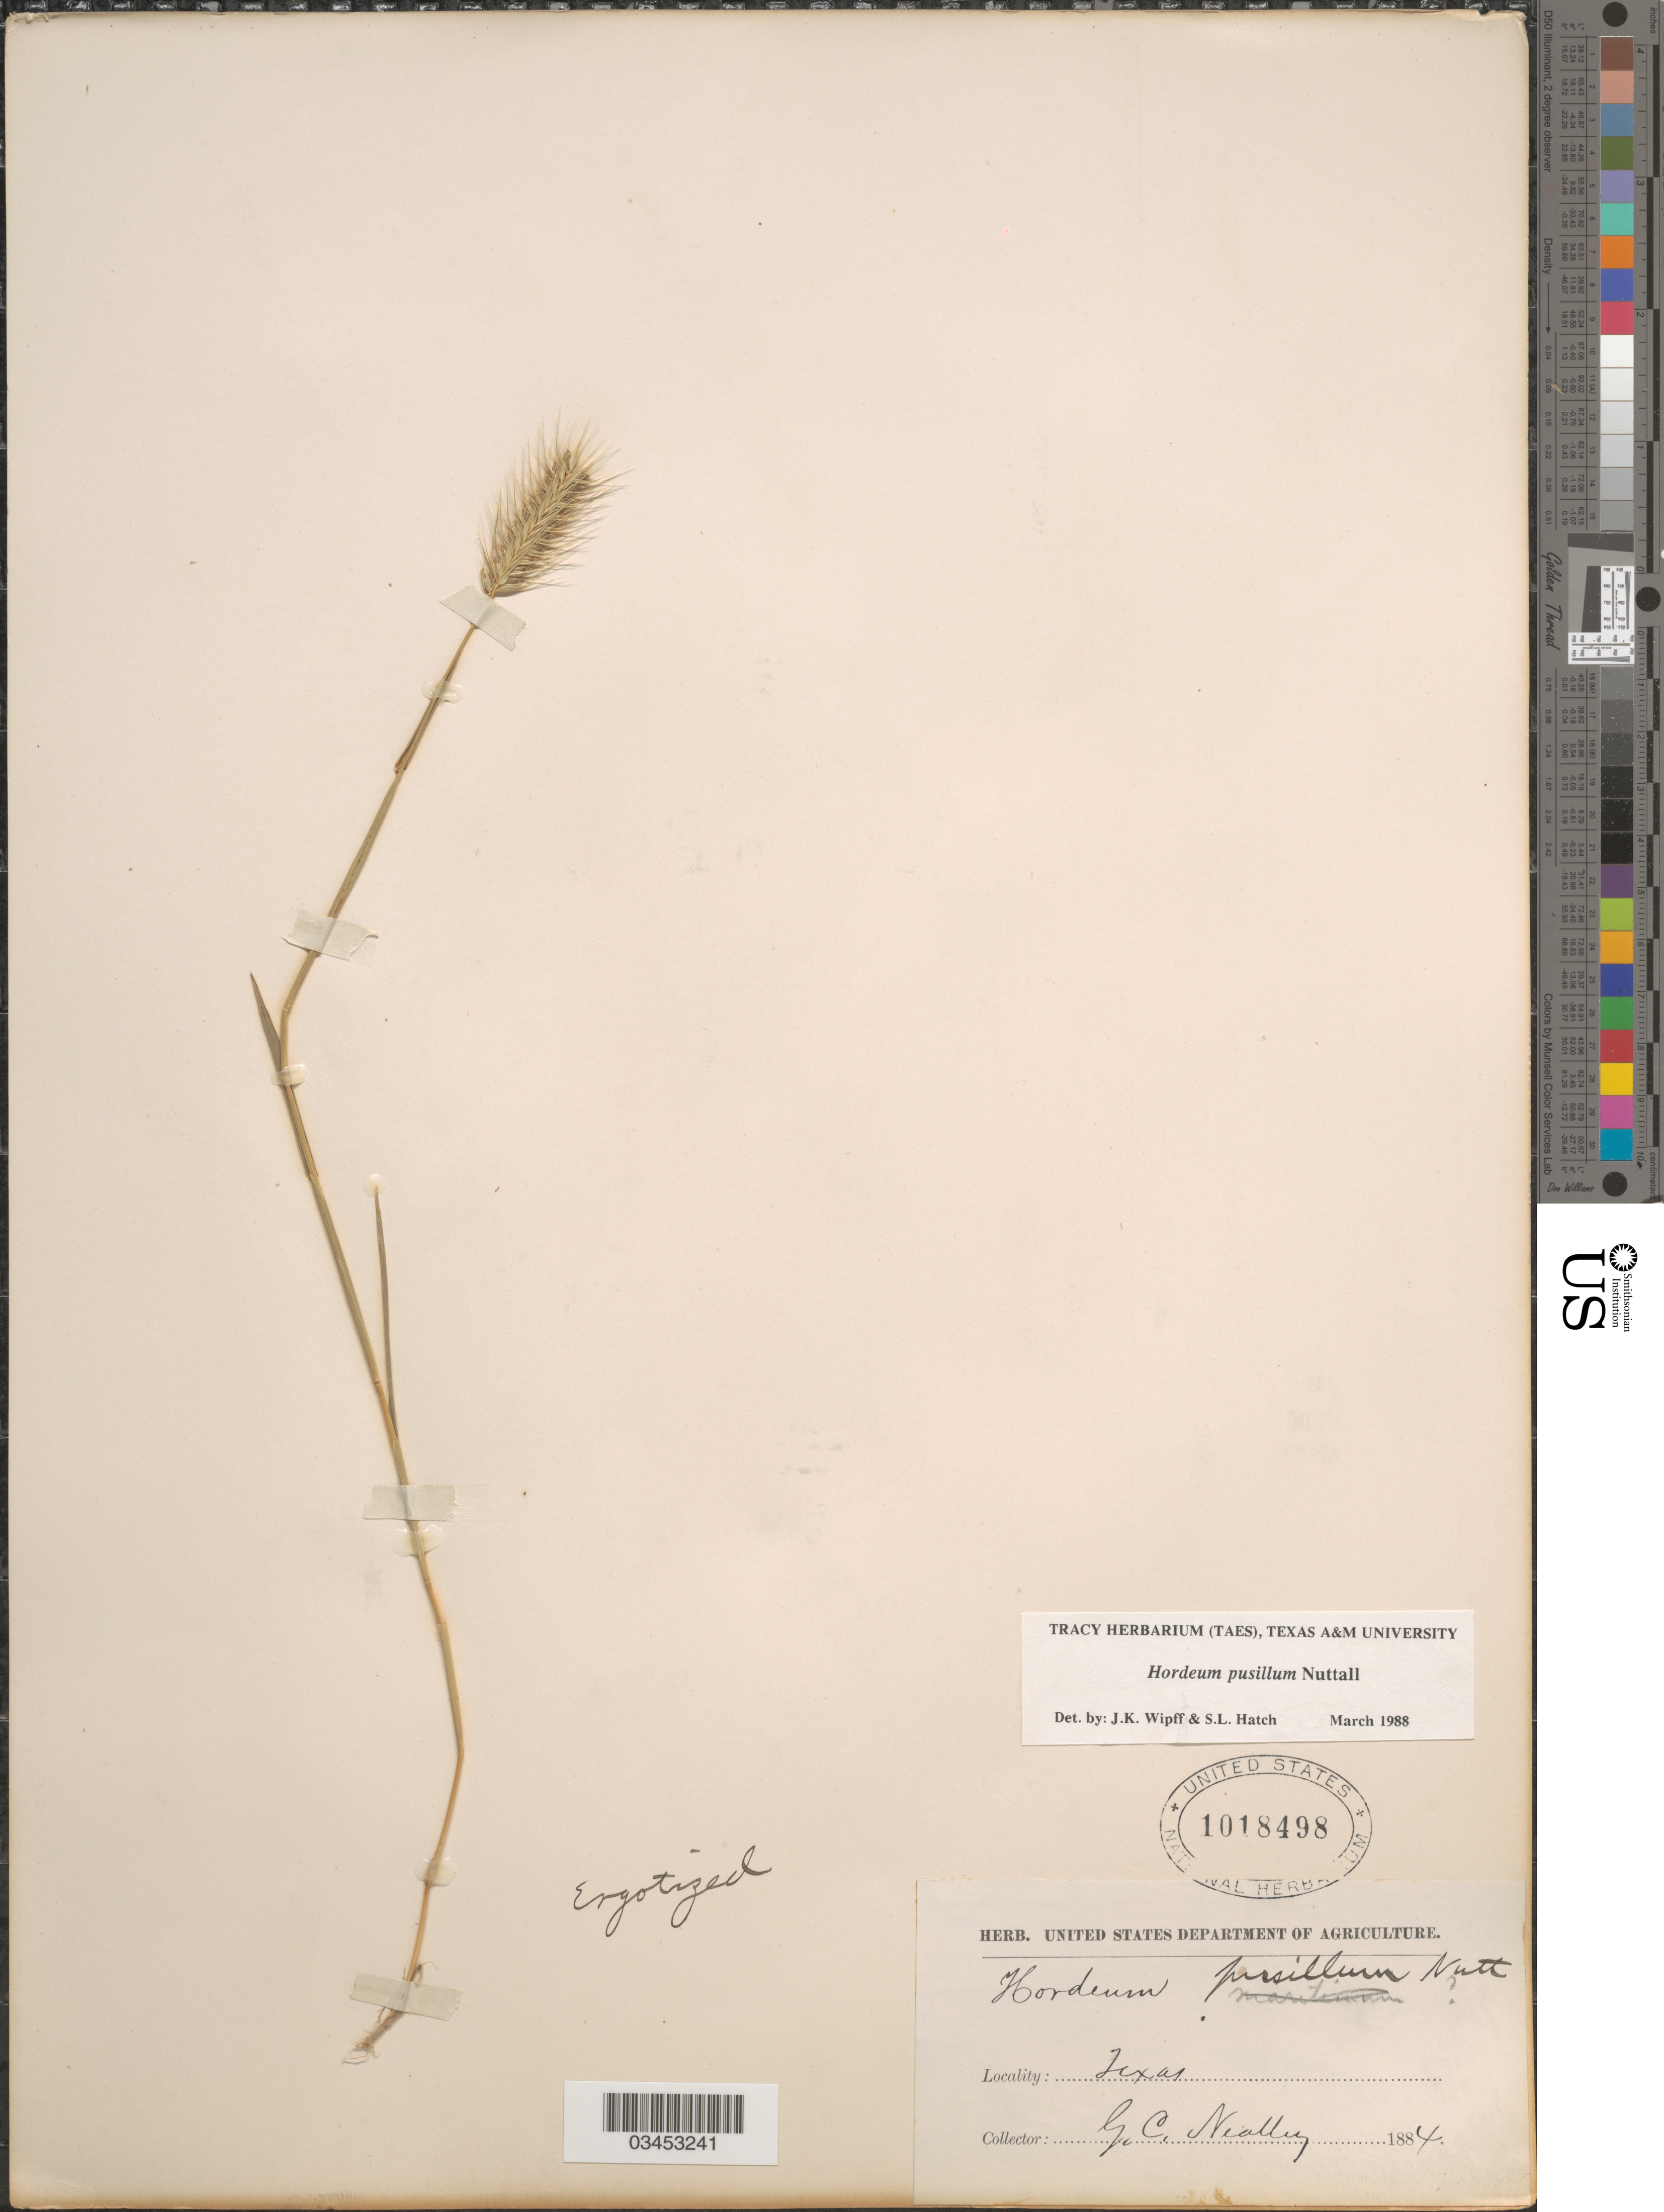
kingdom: Plantae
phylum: Tracheophyta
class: Liliopsida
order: Poales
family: Poaceae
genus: Hordeum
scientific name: Hordeum pusillum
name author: Nutt.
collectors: G. Neally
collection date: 1884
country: United States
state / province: Texas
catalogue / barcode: US 1018498